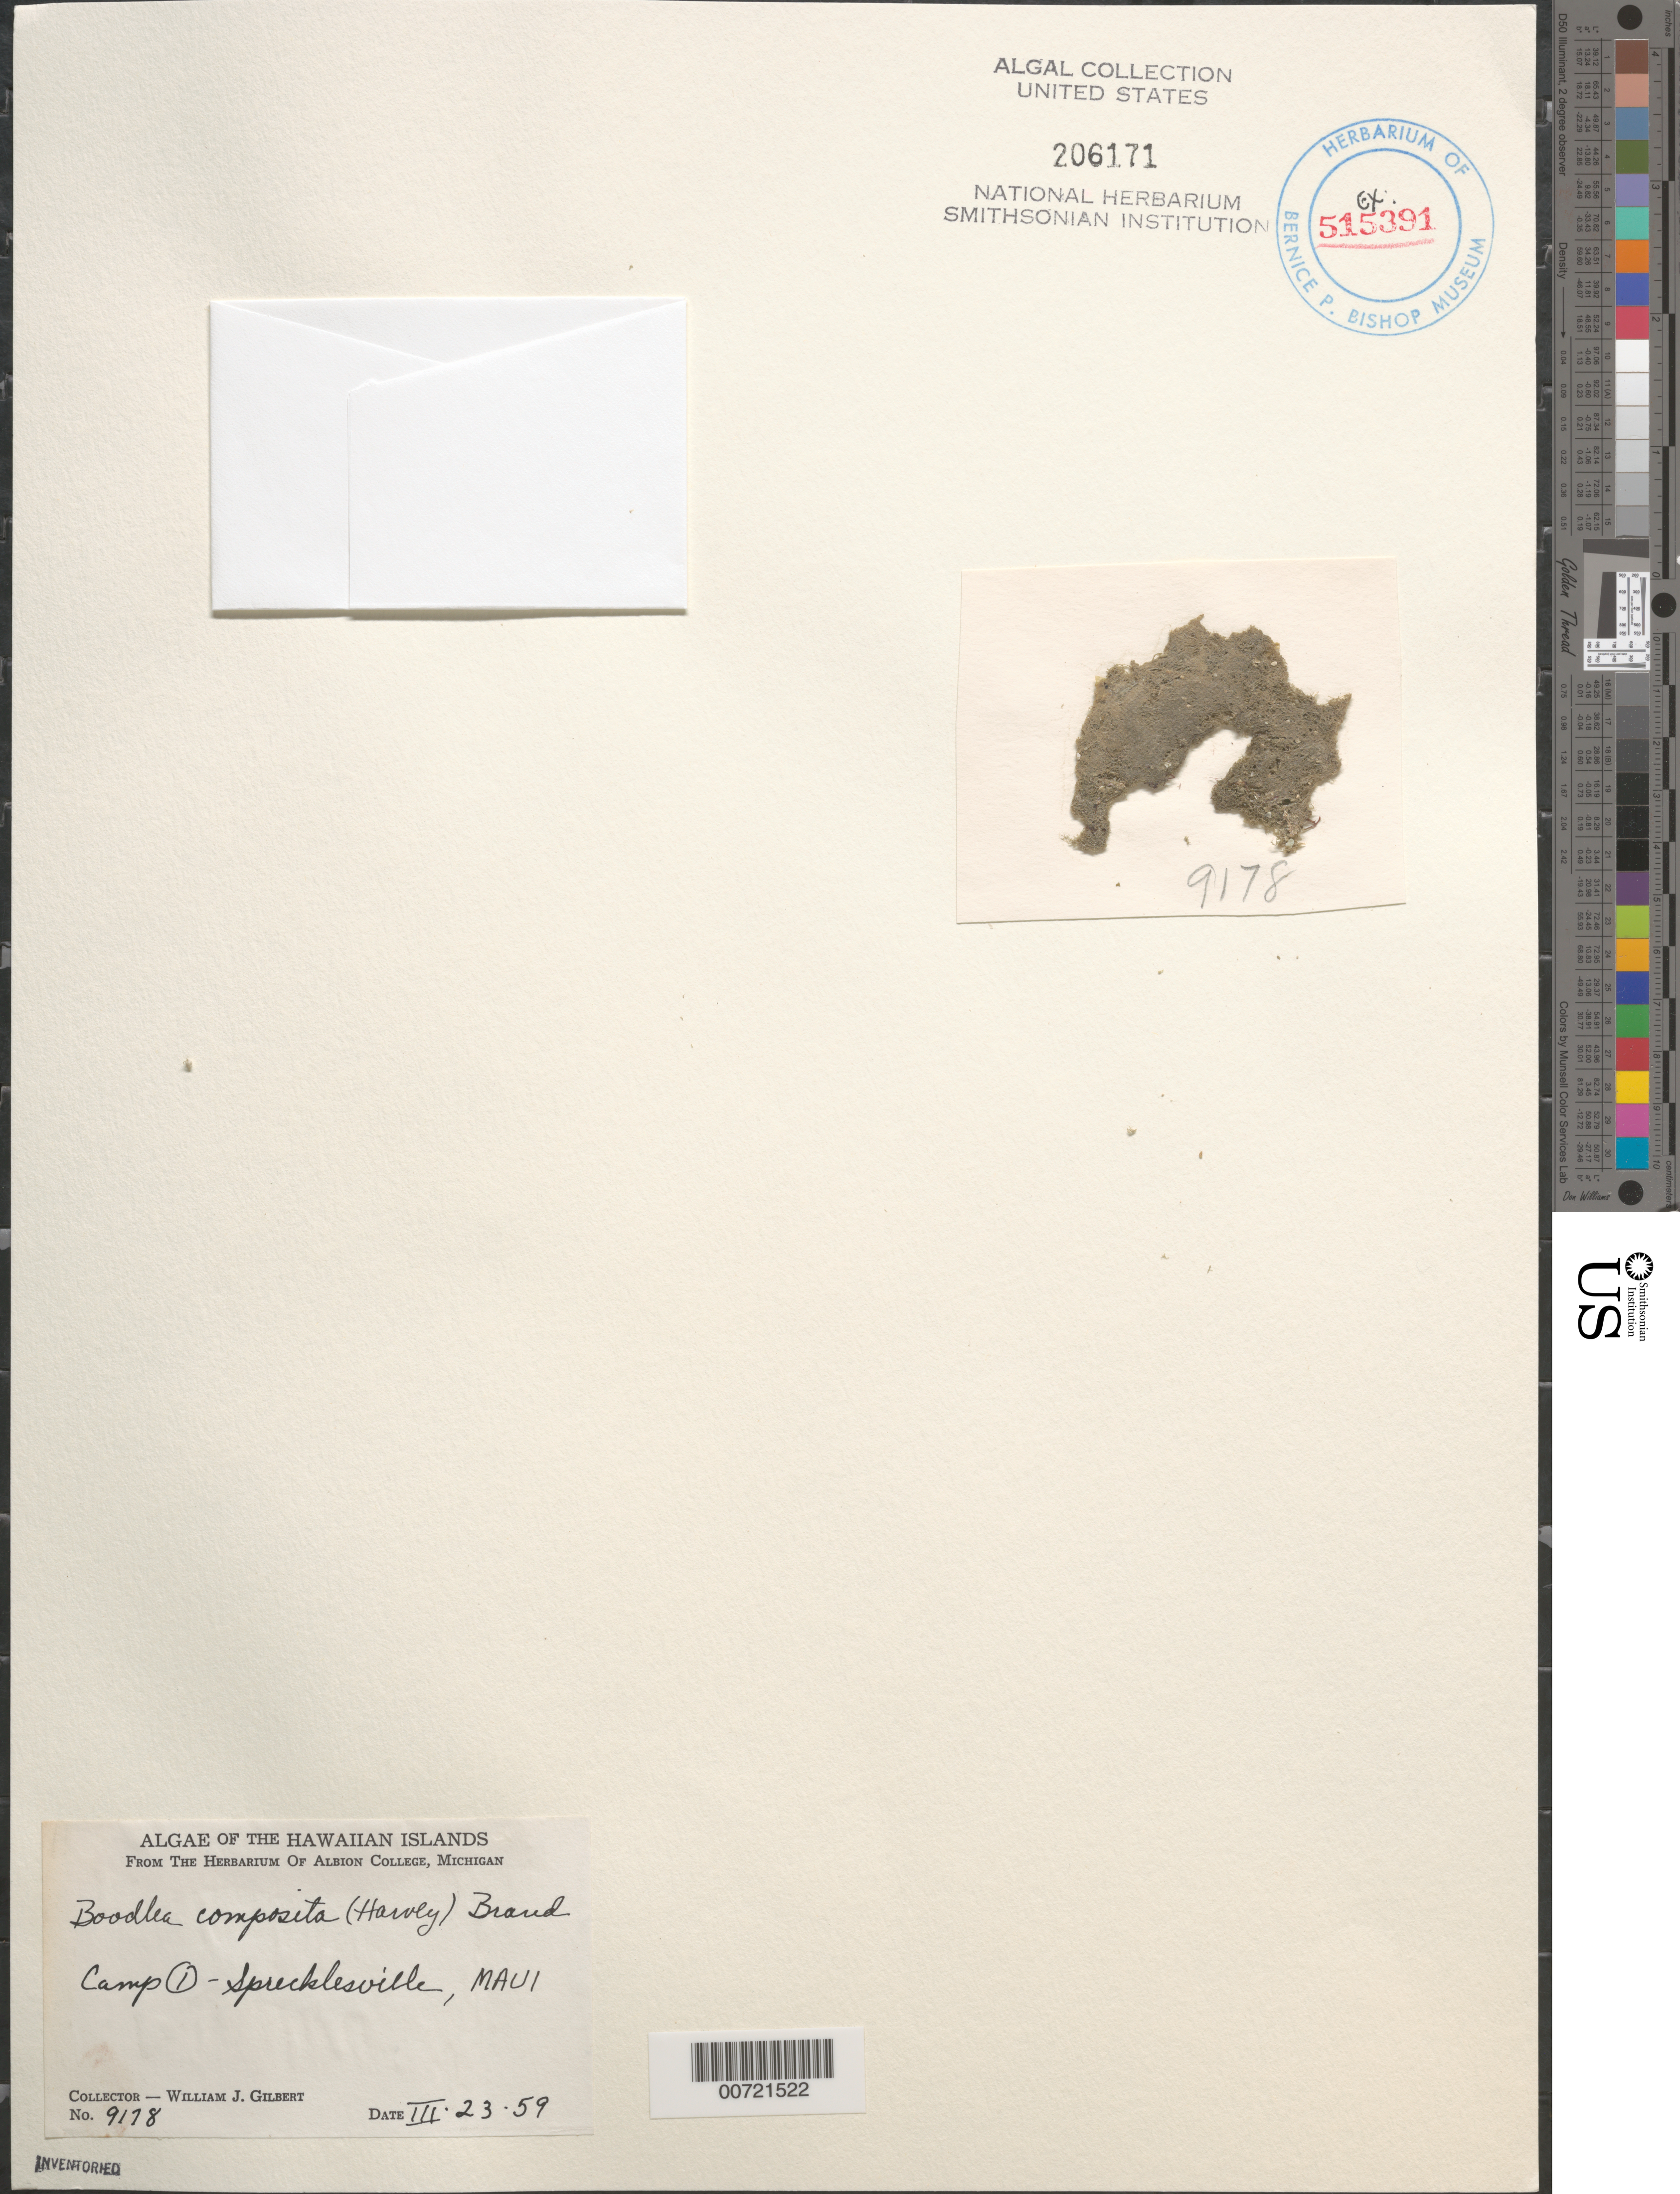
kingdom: Plantae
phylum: Chlorophyta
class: Ulvophyceae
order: Siphonocladales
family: Boodleaceae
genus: Boodlea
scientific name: Boodlea composita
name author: (Harv.) F. Brand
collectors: W. J. Gilbert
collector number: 9178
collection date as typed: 23 Mar 1959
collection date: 1959-03-23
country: United States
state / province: Hawaii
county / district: Maui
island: Maui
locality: Spreckelsville (Sprecklesville), Camp 1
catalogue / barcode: US 206171